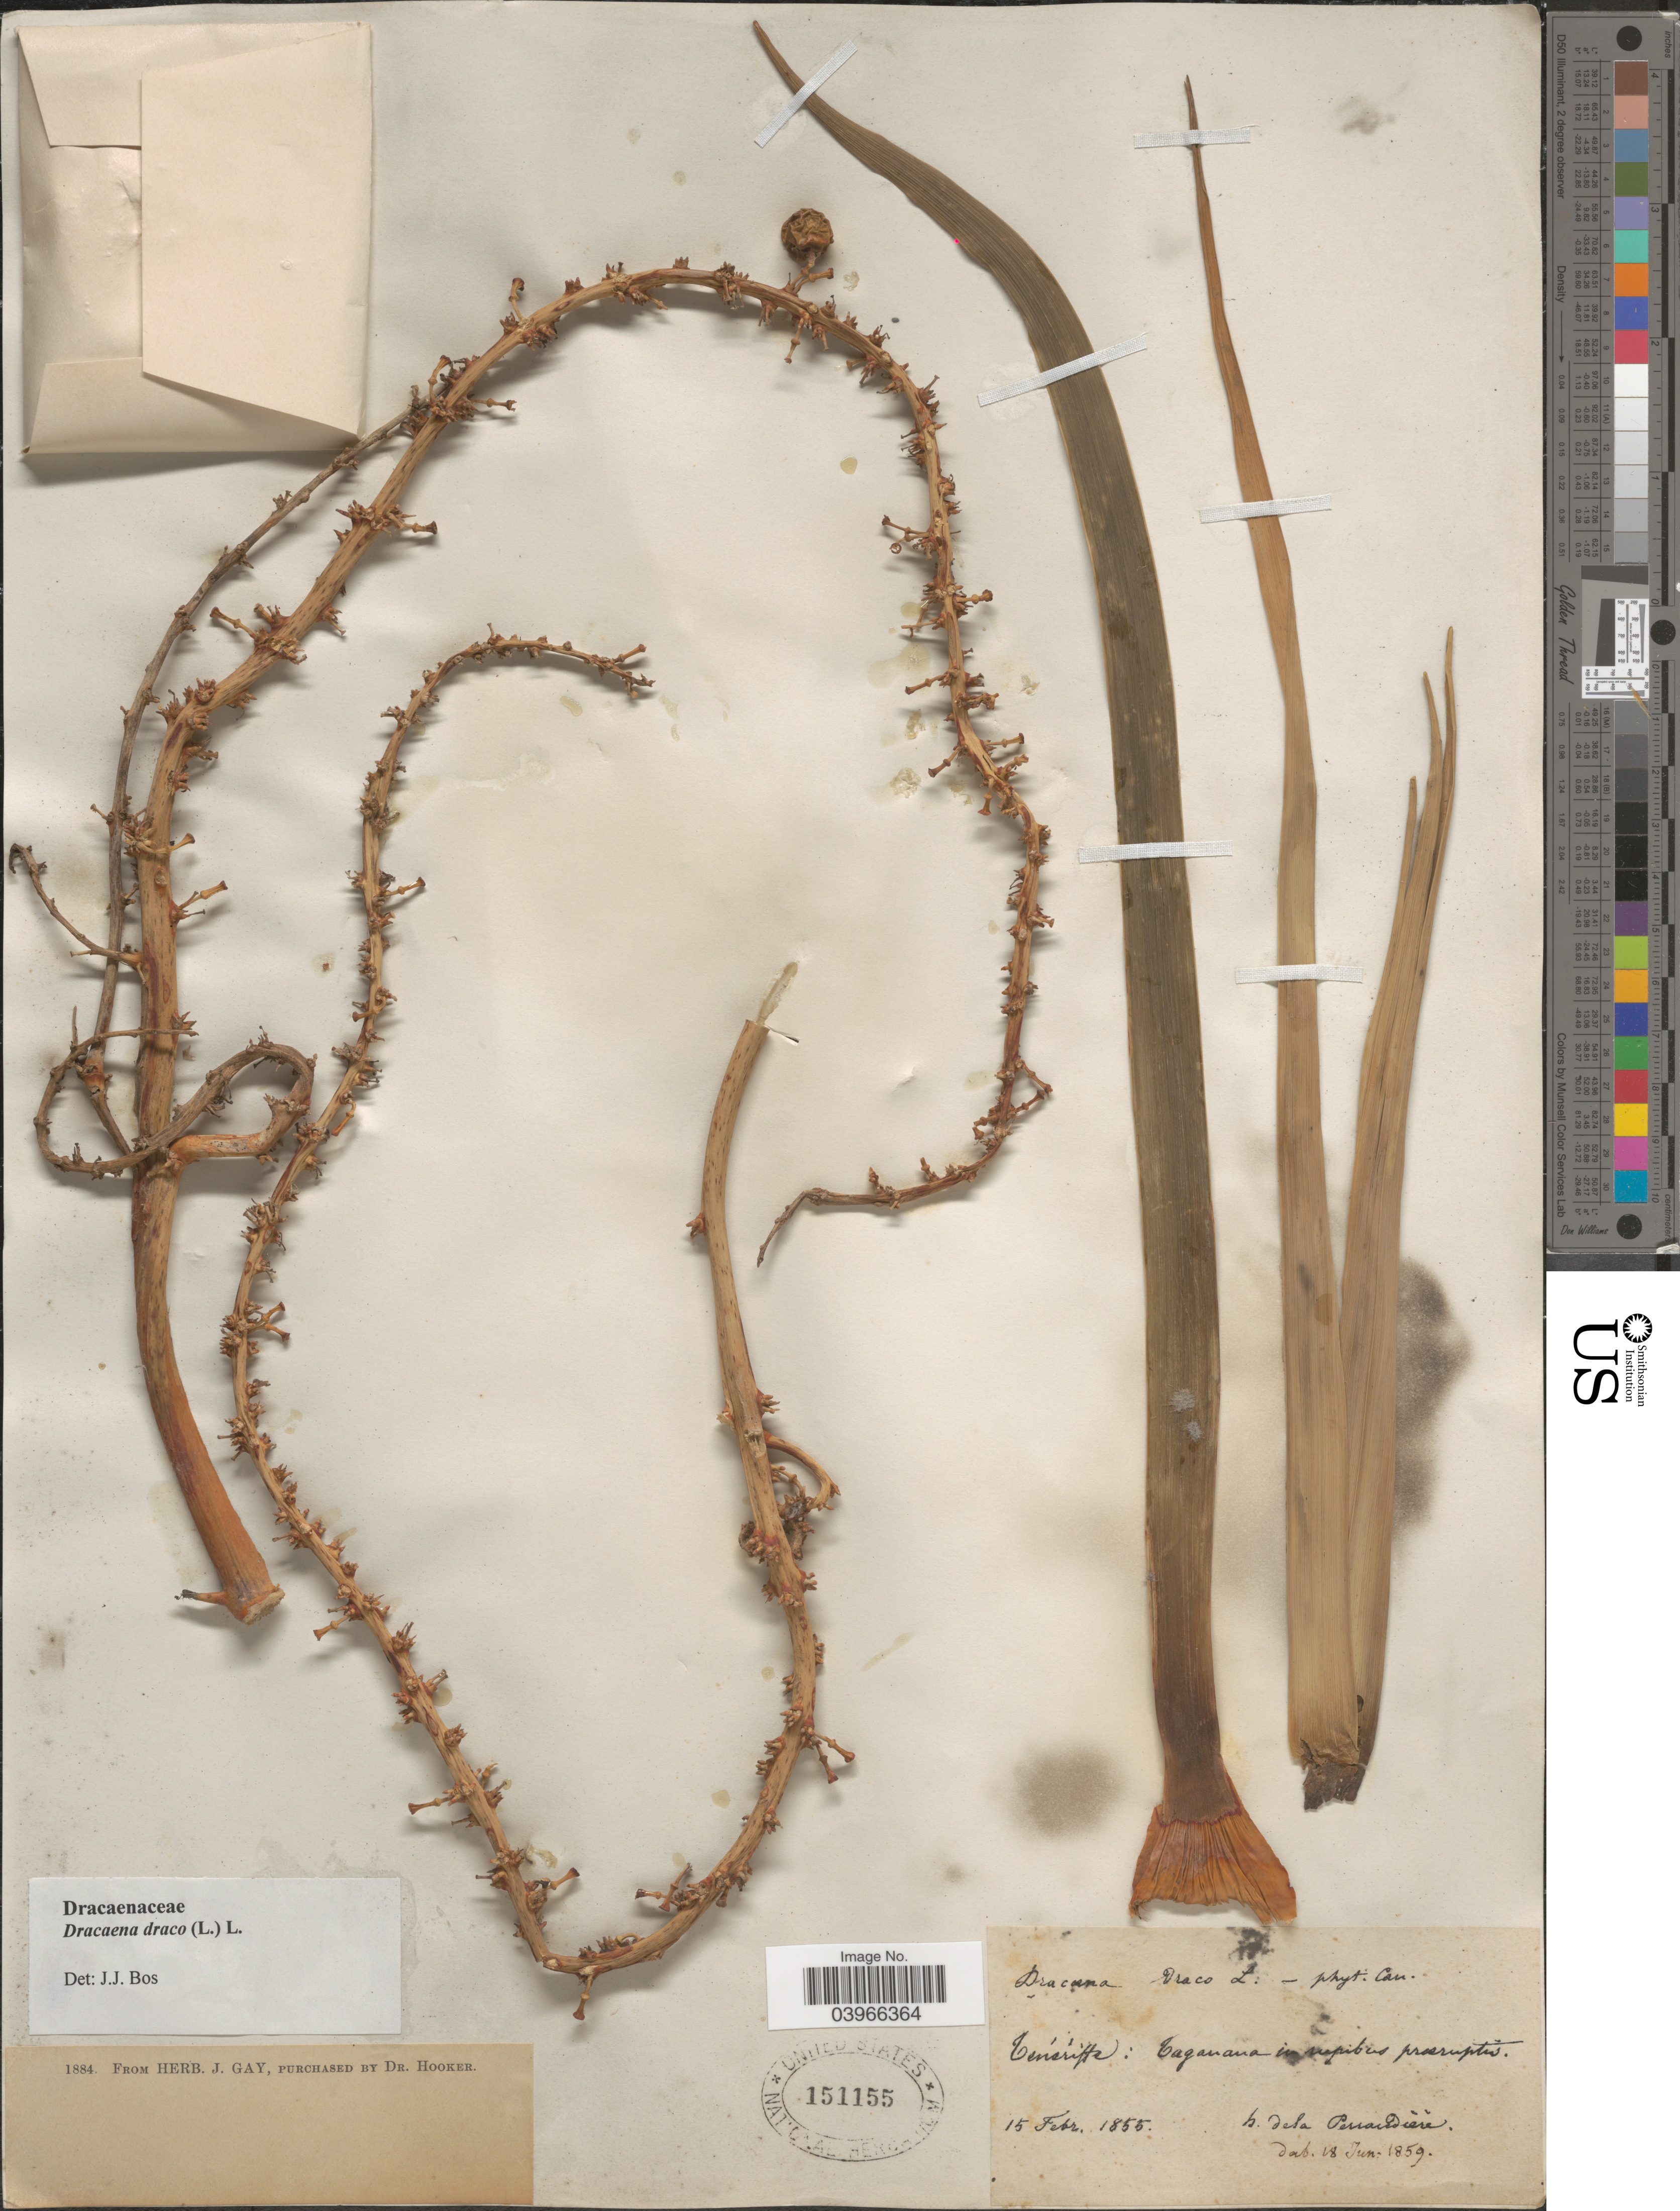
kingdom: Plantae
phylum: Tracheophyta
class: Liliopsida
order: Asparagales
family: Asparagaceae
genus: Dracaena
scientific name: Dracaena draco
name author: L.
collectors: H. de la Perraudière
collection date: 1855-02-15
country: Spain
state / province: Canarias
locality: Tenéríffe: Caganana in rupibus prosruptis.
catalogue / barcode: US 151155